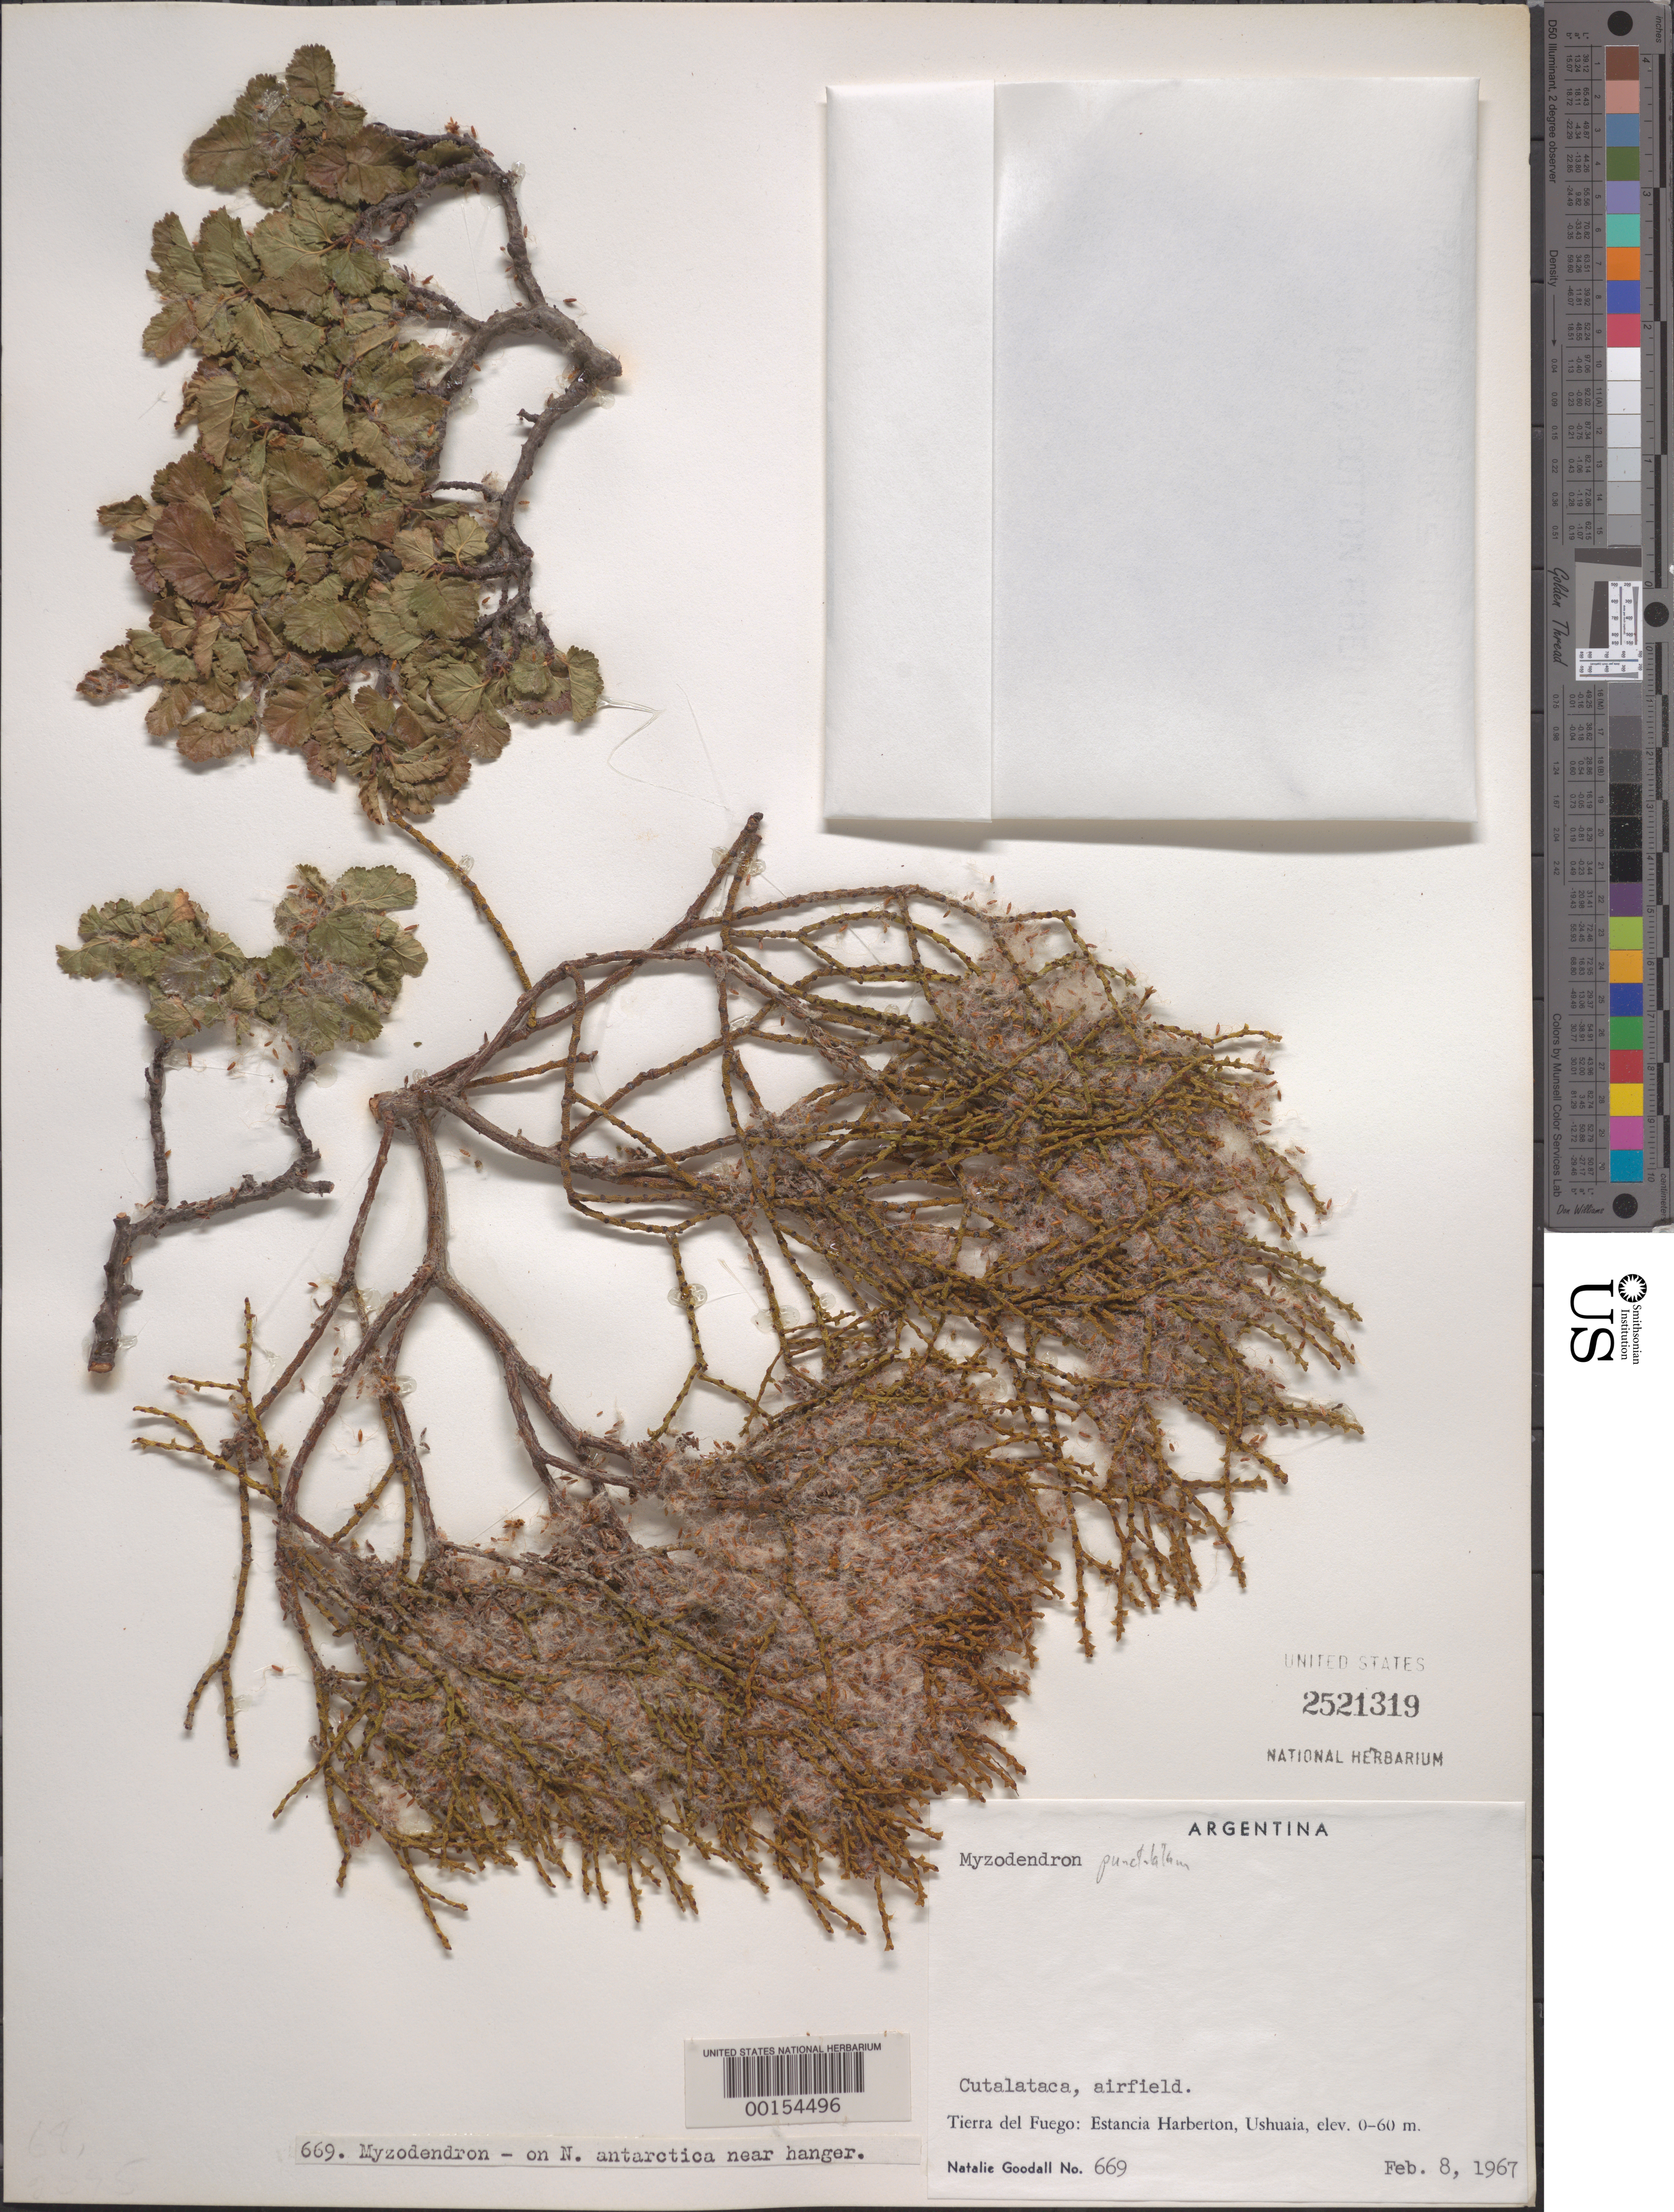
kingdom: Plantae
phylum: Tracheophyta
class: Magnoliopsida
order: Santalales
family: Misodendraceae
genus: Misodendrum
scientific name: Misodendrum punctulatum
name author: Sol. ex DC.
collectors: N. Goodall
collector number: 669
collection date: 1967-02-08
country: Argentina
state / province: Tierra del Fuego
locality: N. antarctica near hanger. Cutalataca, airfield. Estancia Harberton, Ushuaia.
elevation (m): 0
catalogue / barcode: US 2521319